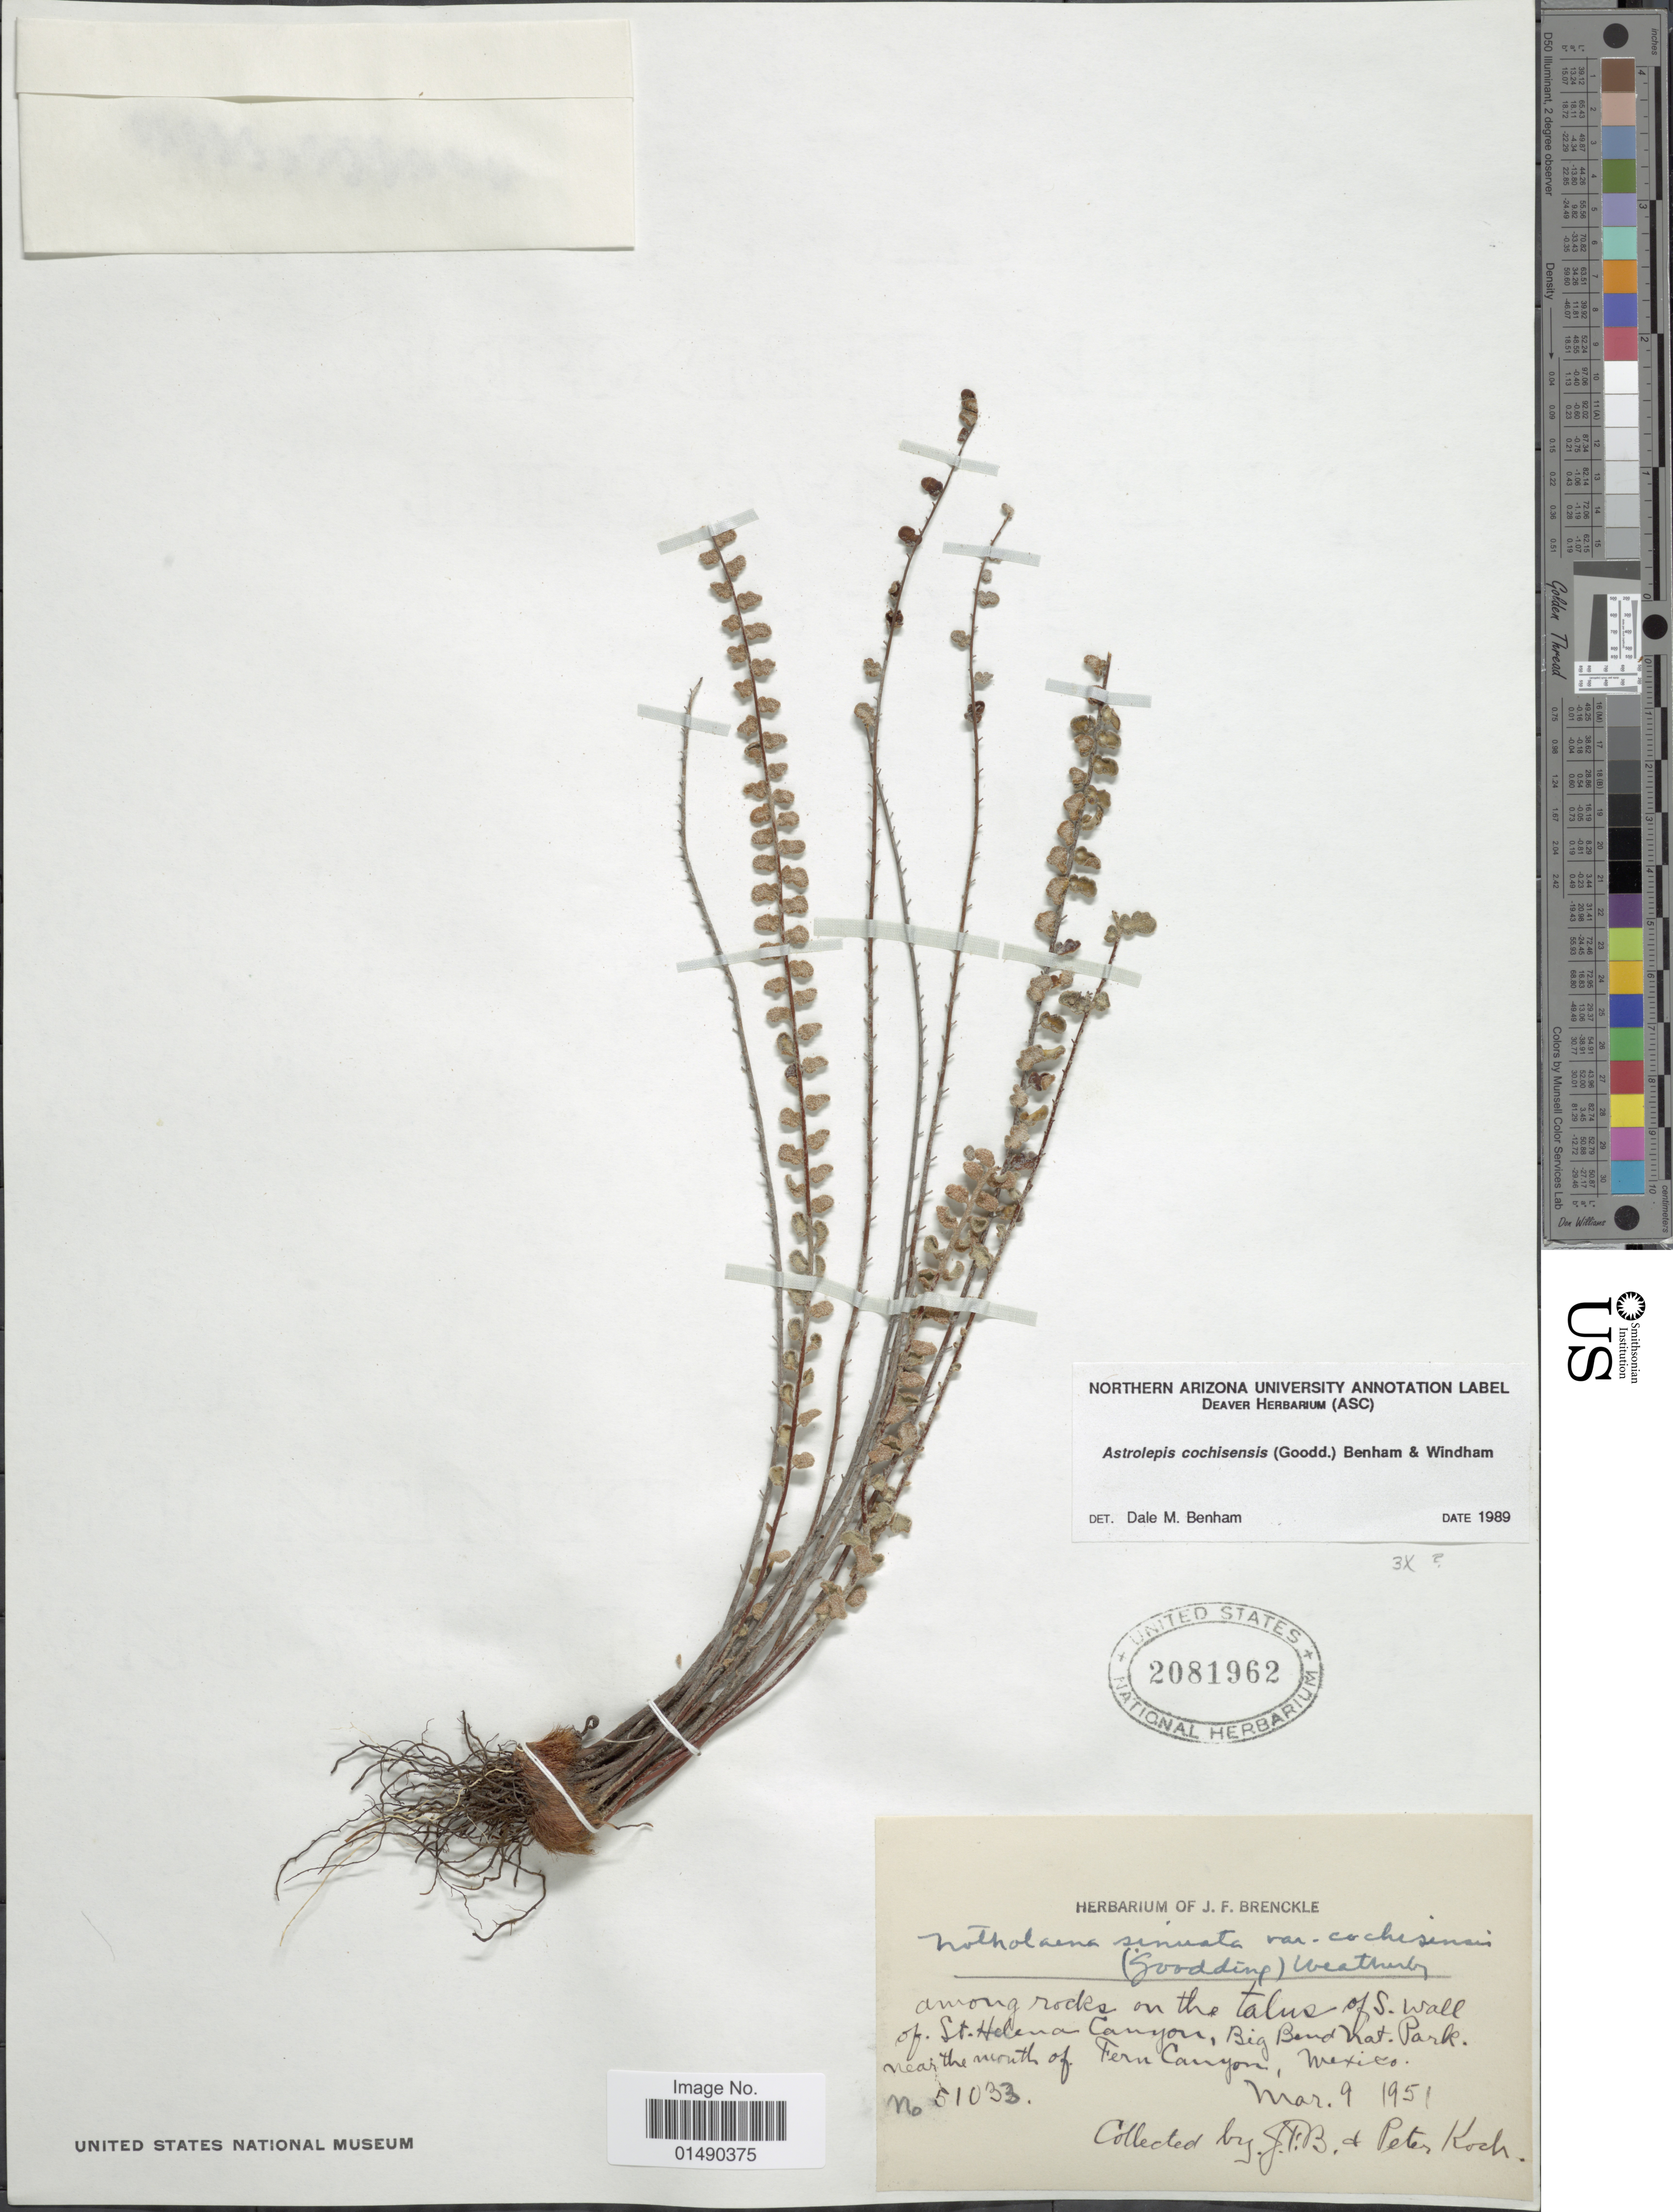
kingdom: Plantae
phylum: Tracheophyta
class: Polypodiopsida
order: Polypodiales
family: Pteridaceae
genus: Astrolepis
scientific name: Astrolepis cochisensis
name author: (C.O. Goodd.) D.M. Benham & Windham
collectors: J. Brenckle & P. Koch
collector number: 51033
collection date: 1951-03-09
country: Mexico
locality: Among the rocks on the talus of S. wall of St. helena Canyon, Big Band Nat. Park., near the mouth of Fern Canyon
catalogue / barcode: US 2081962